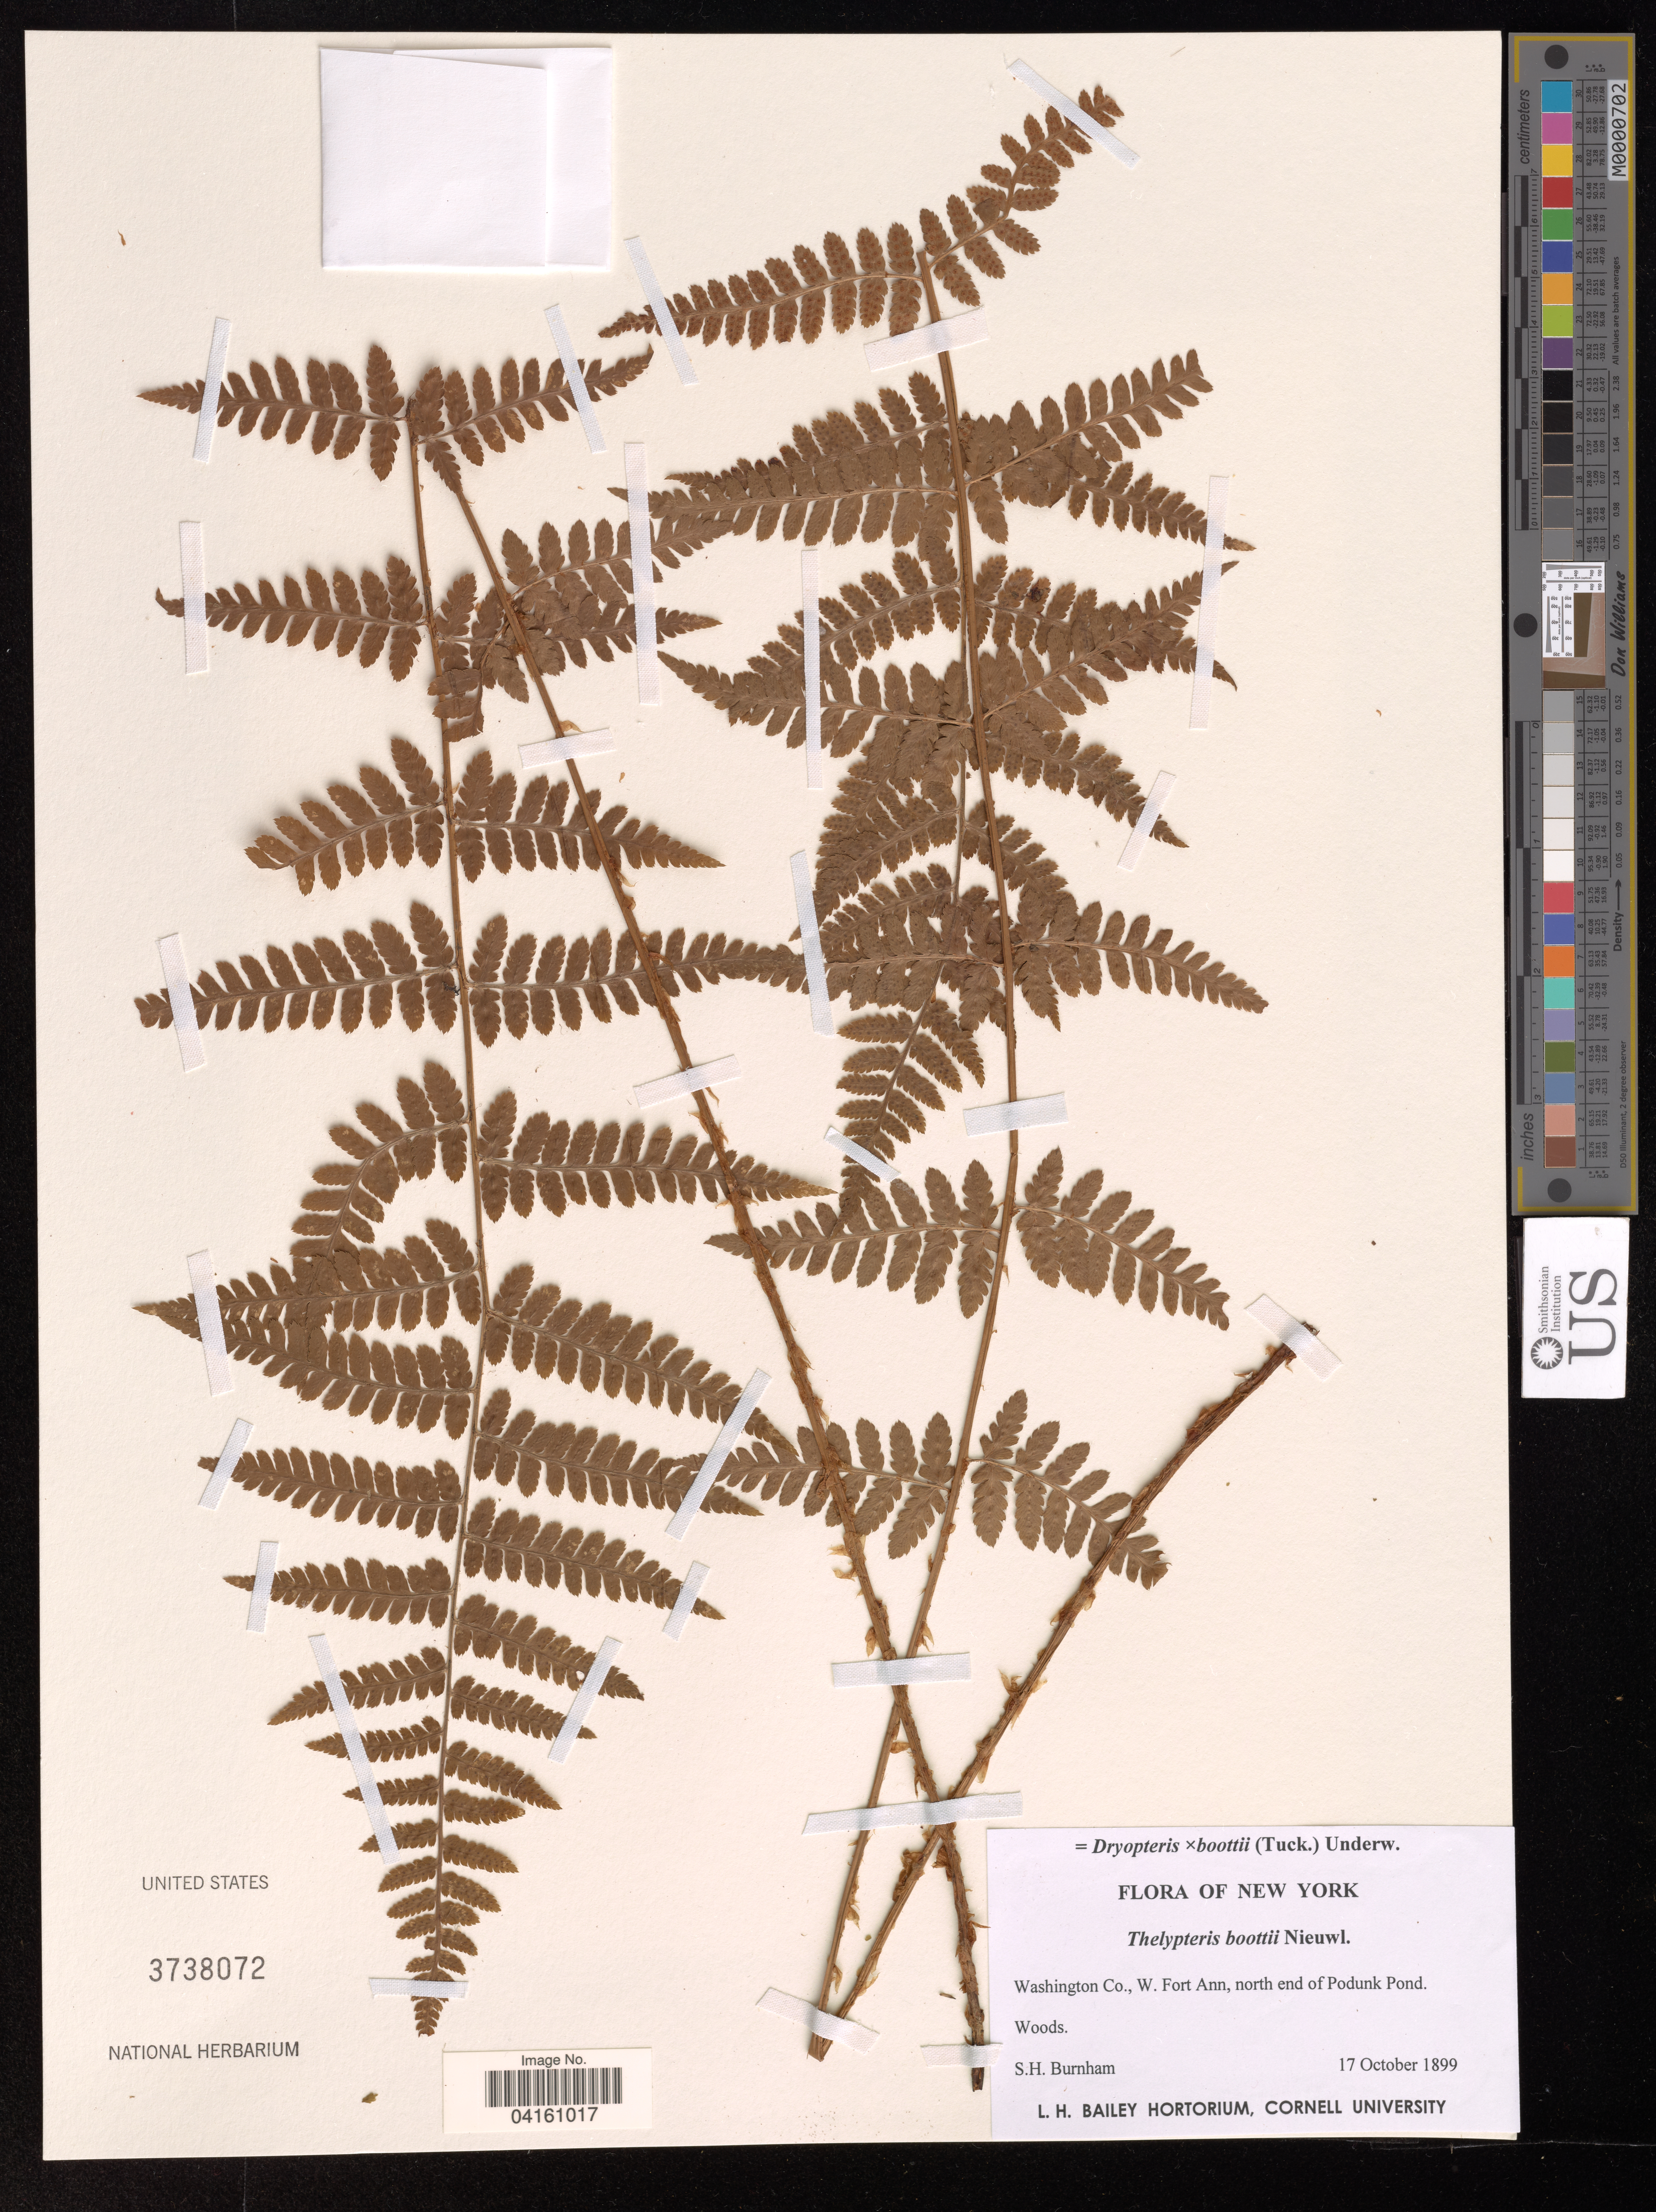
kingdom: Plantae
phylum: Tracheophyta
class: Polypodiopsida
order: Polypodiales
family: Dryopteridaceae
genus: Dryopteris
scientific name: Dryopteris x boottii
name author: Underw.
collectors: S. Burnham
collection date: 1899-10-17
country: United States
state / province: New York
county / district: Washington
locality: Washington Co., W. Fort Ann, north end of Podunk Pond.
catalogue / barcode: US 3738072